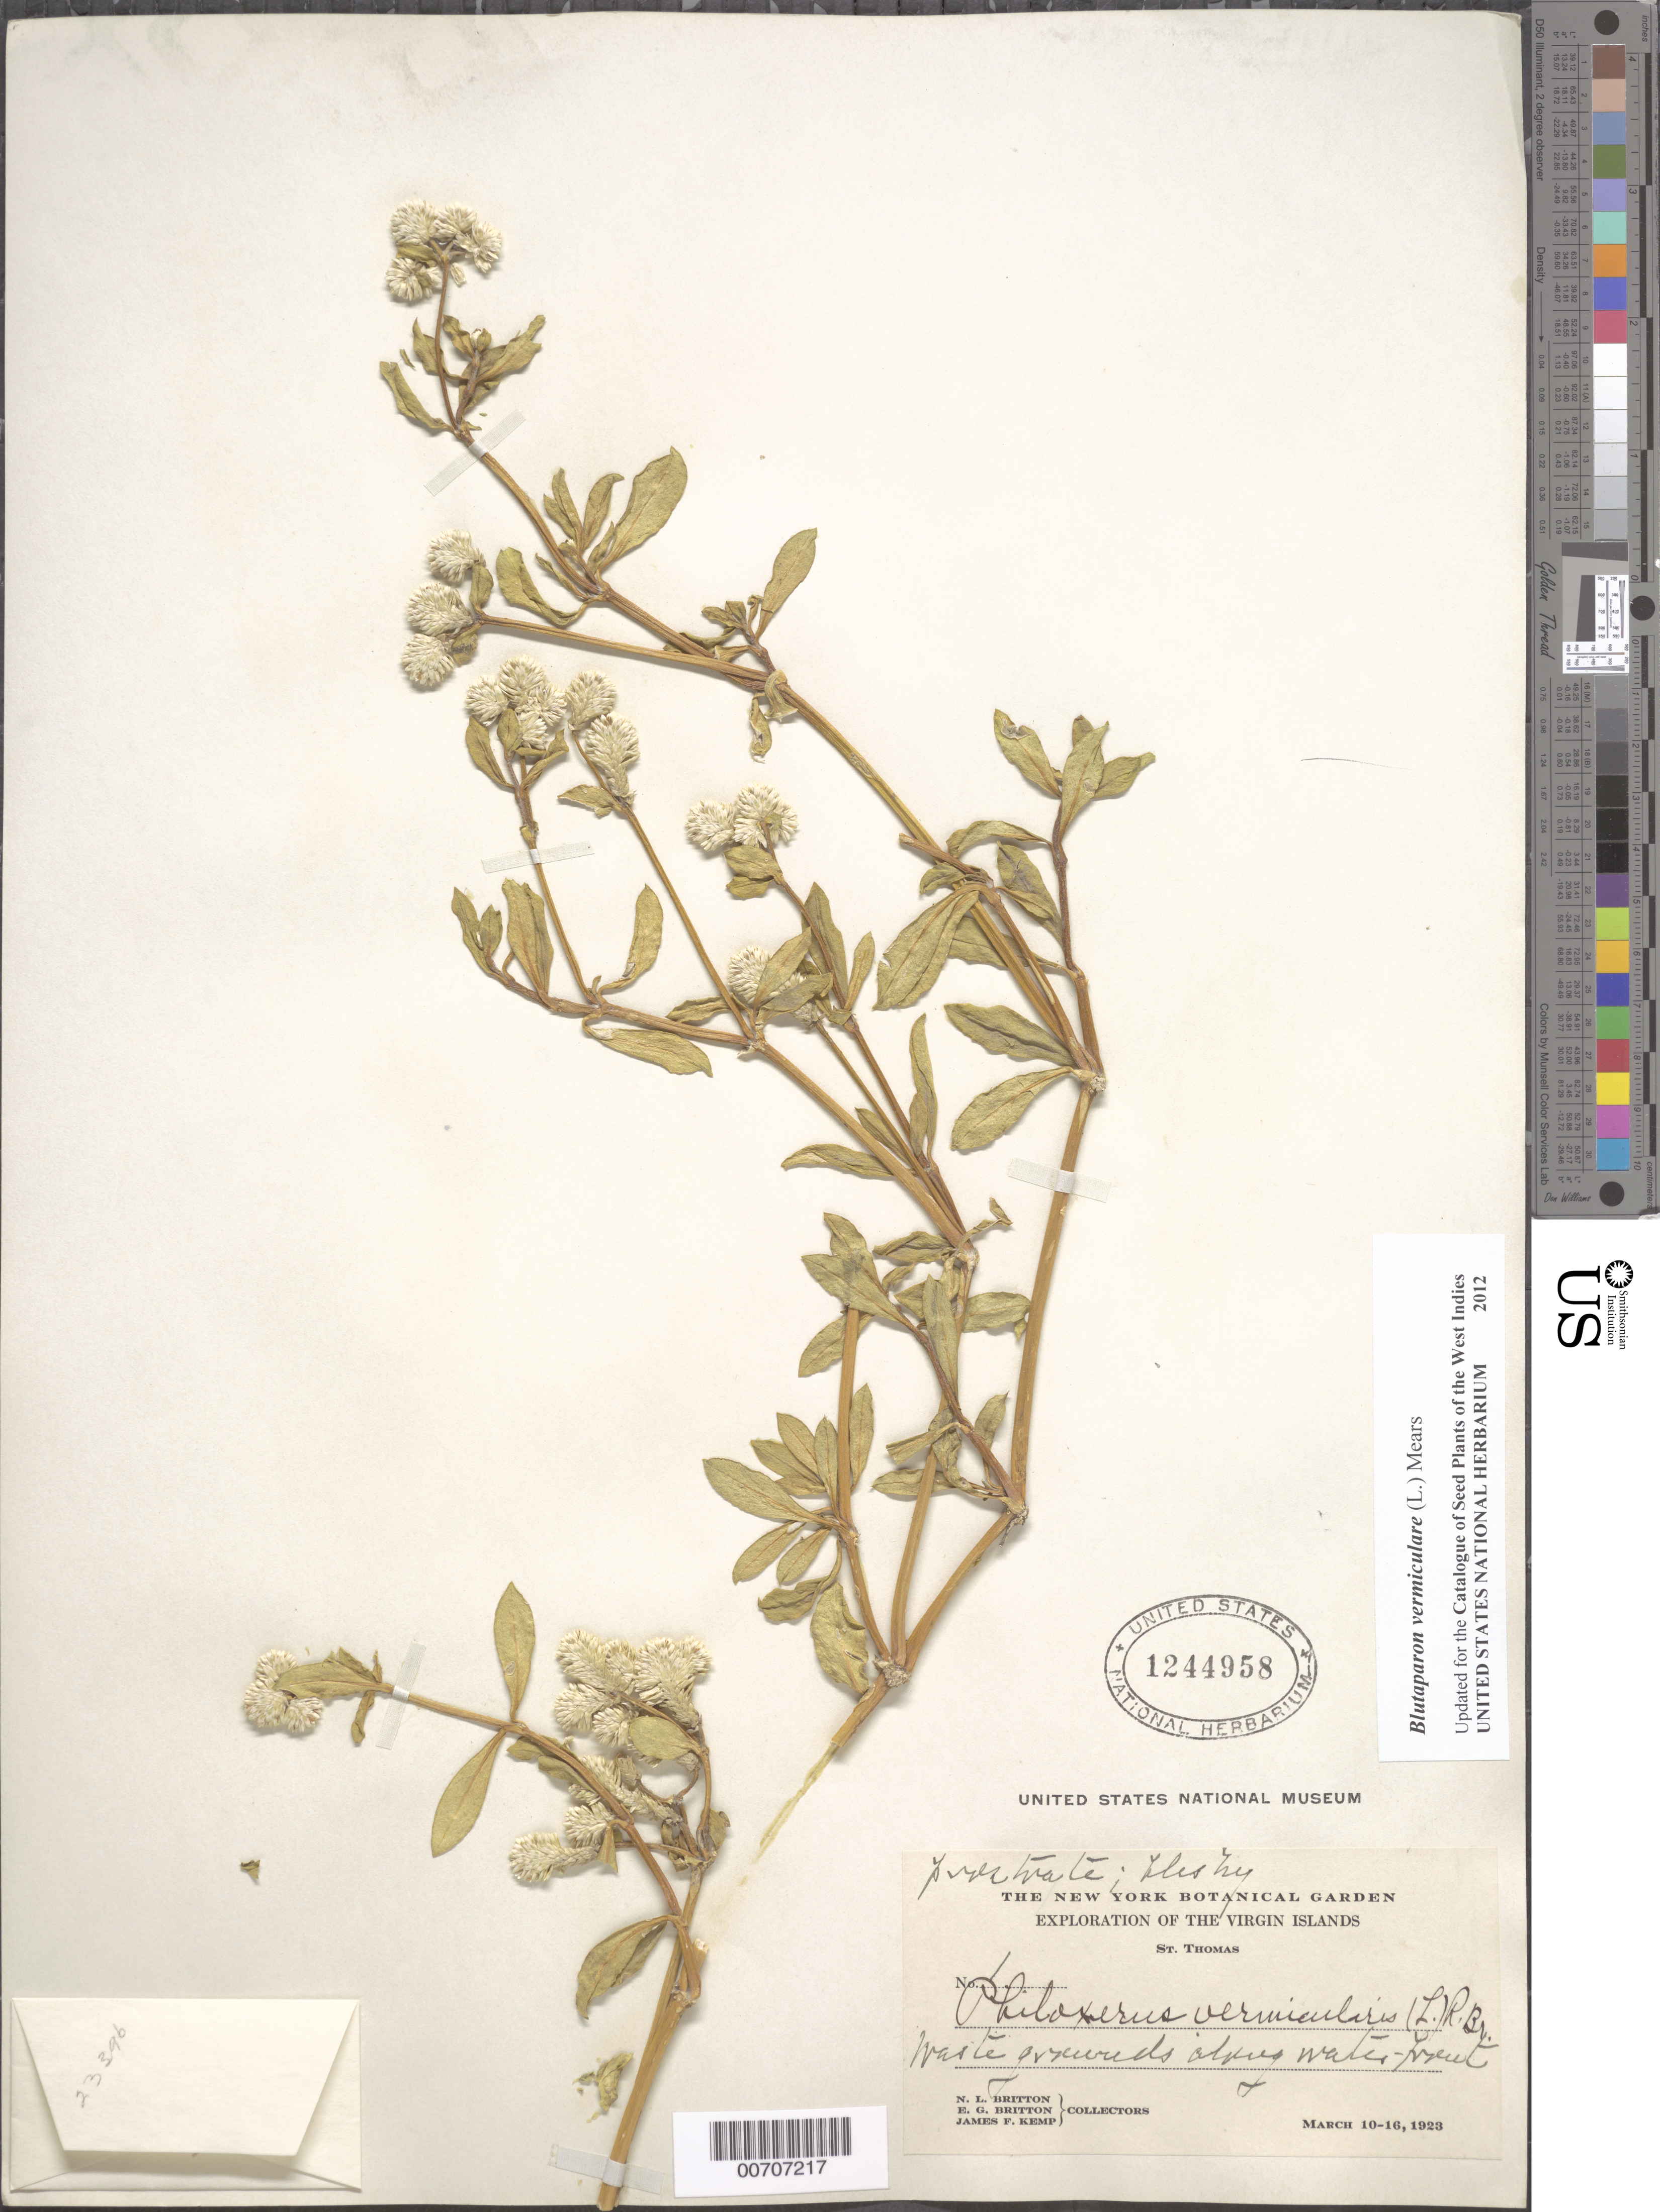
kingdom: Plantae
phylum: Tracheophyta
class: Magnoliopsida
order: Caryophyllales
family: Amaranthaceae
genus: Gomphrena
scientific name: Gomphrena vermicularis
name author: L.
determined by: Strong, Mark T., (BOT), Smithsonian Institution - National Museum of Natural History (UNITED STATES)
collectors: N. Britton, E. G. Britton & J. F. Kemp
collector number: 1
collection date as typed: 10 Mar 1923 to 16 Mar 1923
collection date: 1923-03-10/1923-03-16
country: U.S. Virgin Islands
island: St. Thomas Island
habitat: Waste grounds along water front.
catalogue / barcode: US 1244958